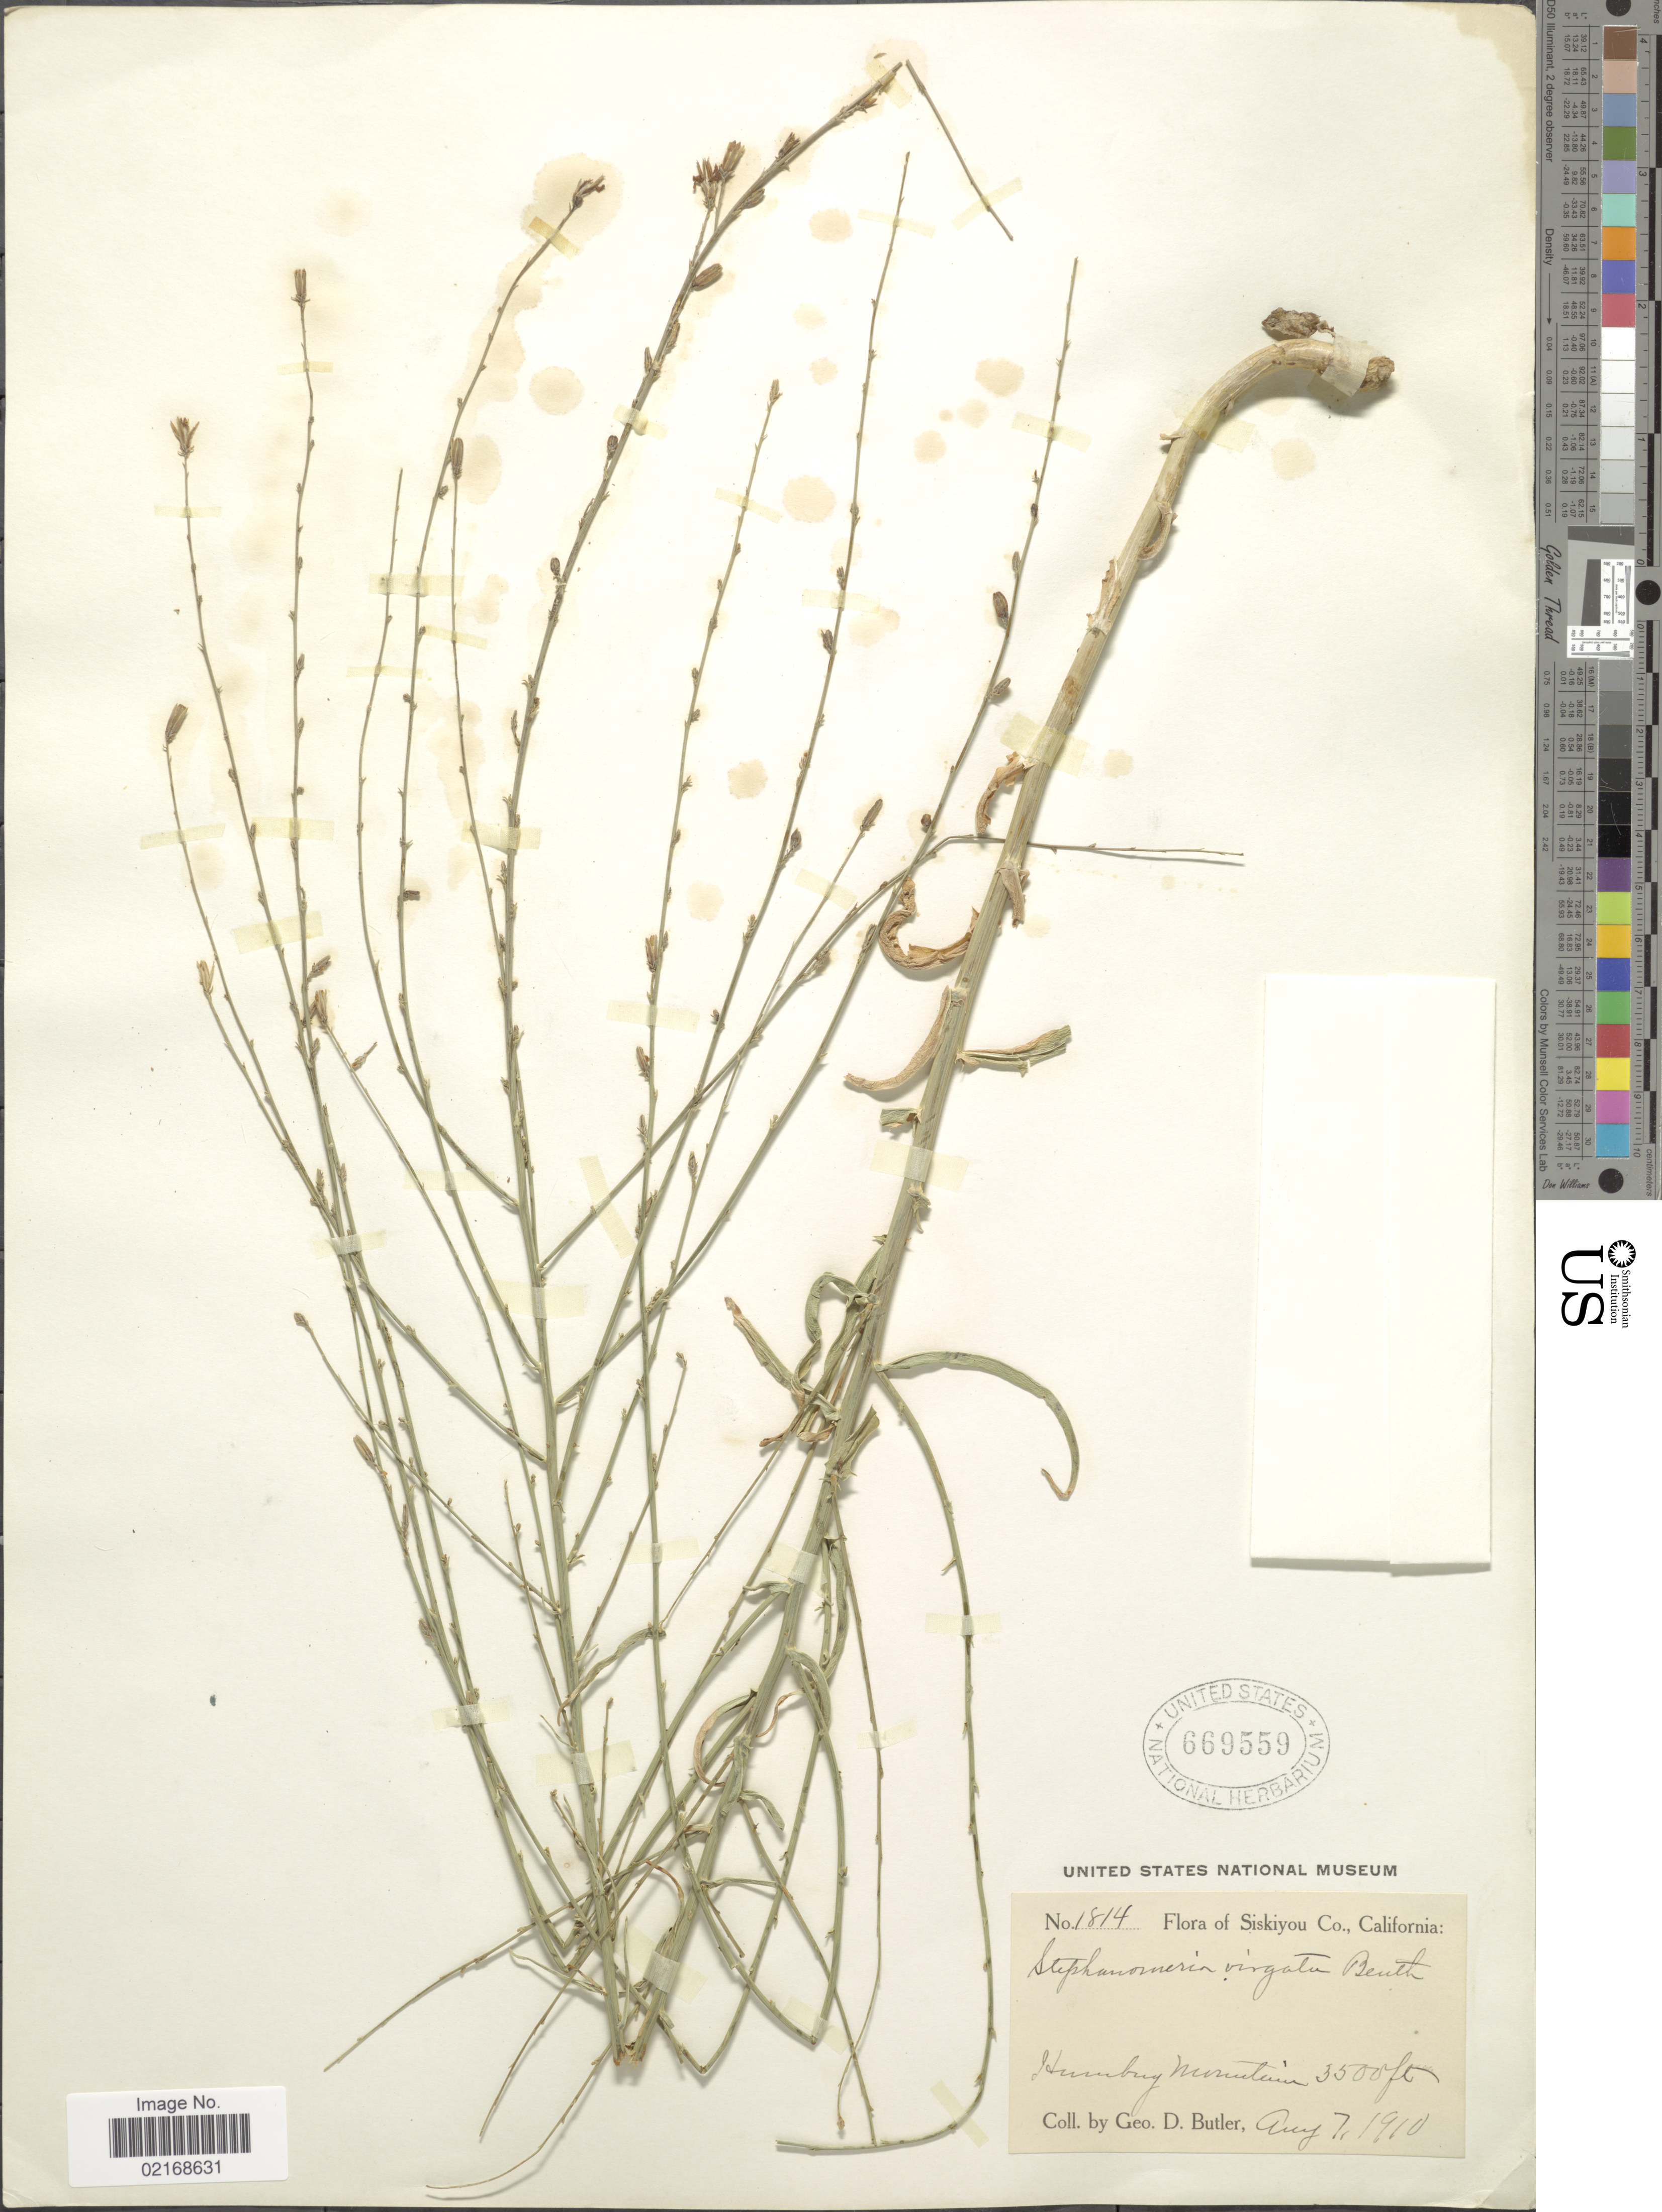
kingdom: Plantae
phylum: Tracheophyta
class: Magnoliopsida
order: Asterales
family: Asteraceae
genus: Stephanomeria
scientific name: Stephanomeria virgata subsp. virgata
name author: Benth.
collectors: G. D. Butler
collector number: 1814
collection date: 1910-08-07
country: United States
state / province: California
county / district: Siskiyou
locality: Siskiyou Co., Humbug Mountain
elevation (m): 1067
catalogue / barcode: US 669559